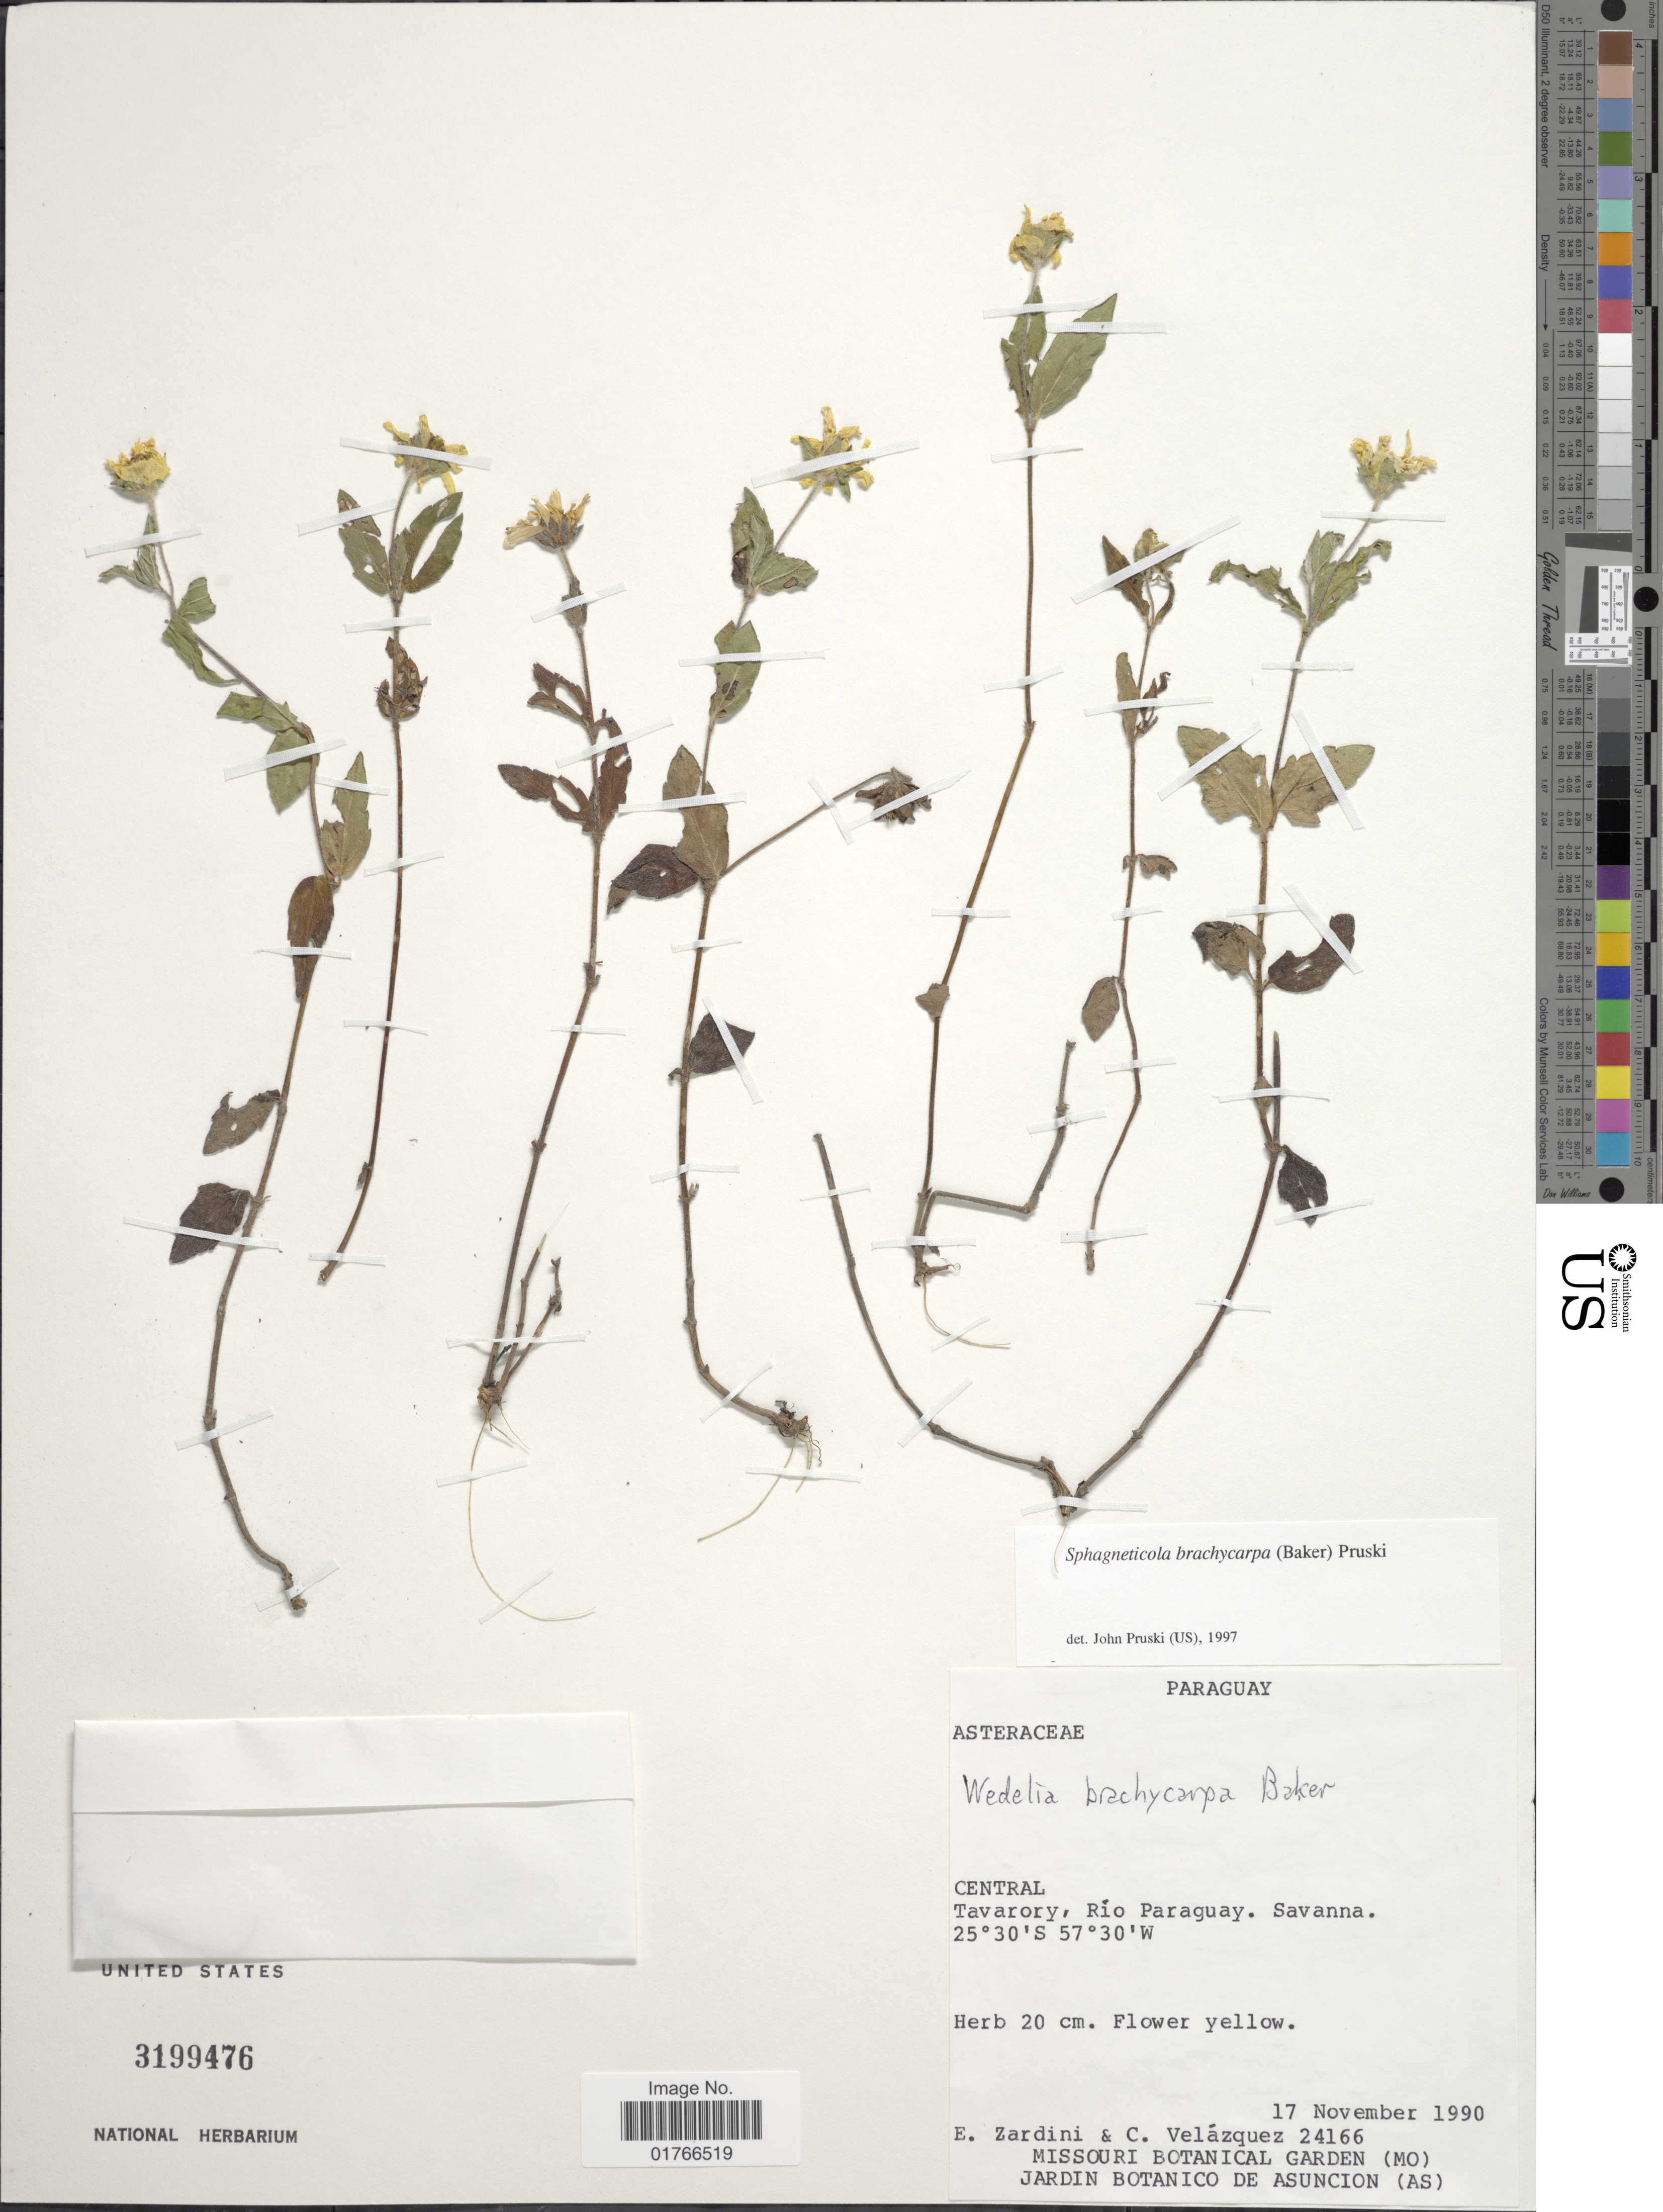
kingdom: Plantae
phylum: Tracheophyta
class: Magnoliopsida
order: Asterales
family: Asteraceae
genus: Sphagneticola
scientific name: Sphagneticola brachycarpa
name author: (Baker) Pruski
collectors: E. M. Zardini & C. Velázquez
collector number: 24166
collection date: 1990-11-17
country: Paraguay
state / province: Central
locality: Tavarory, Rio Paraguay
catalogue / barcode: US 3199476